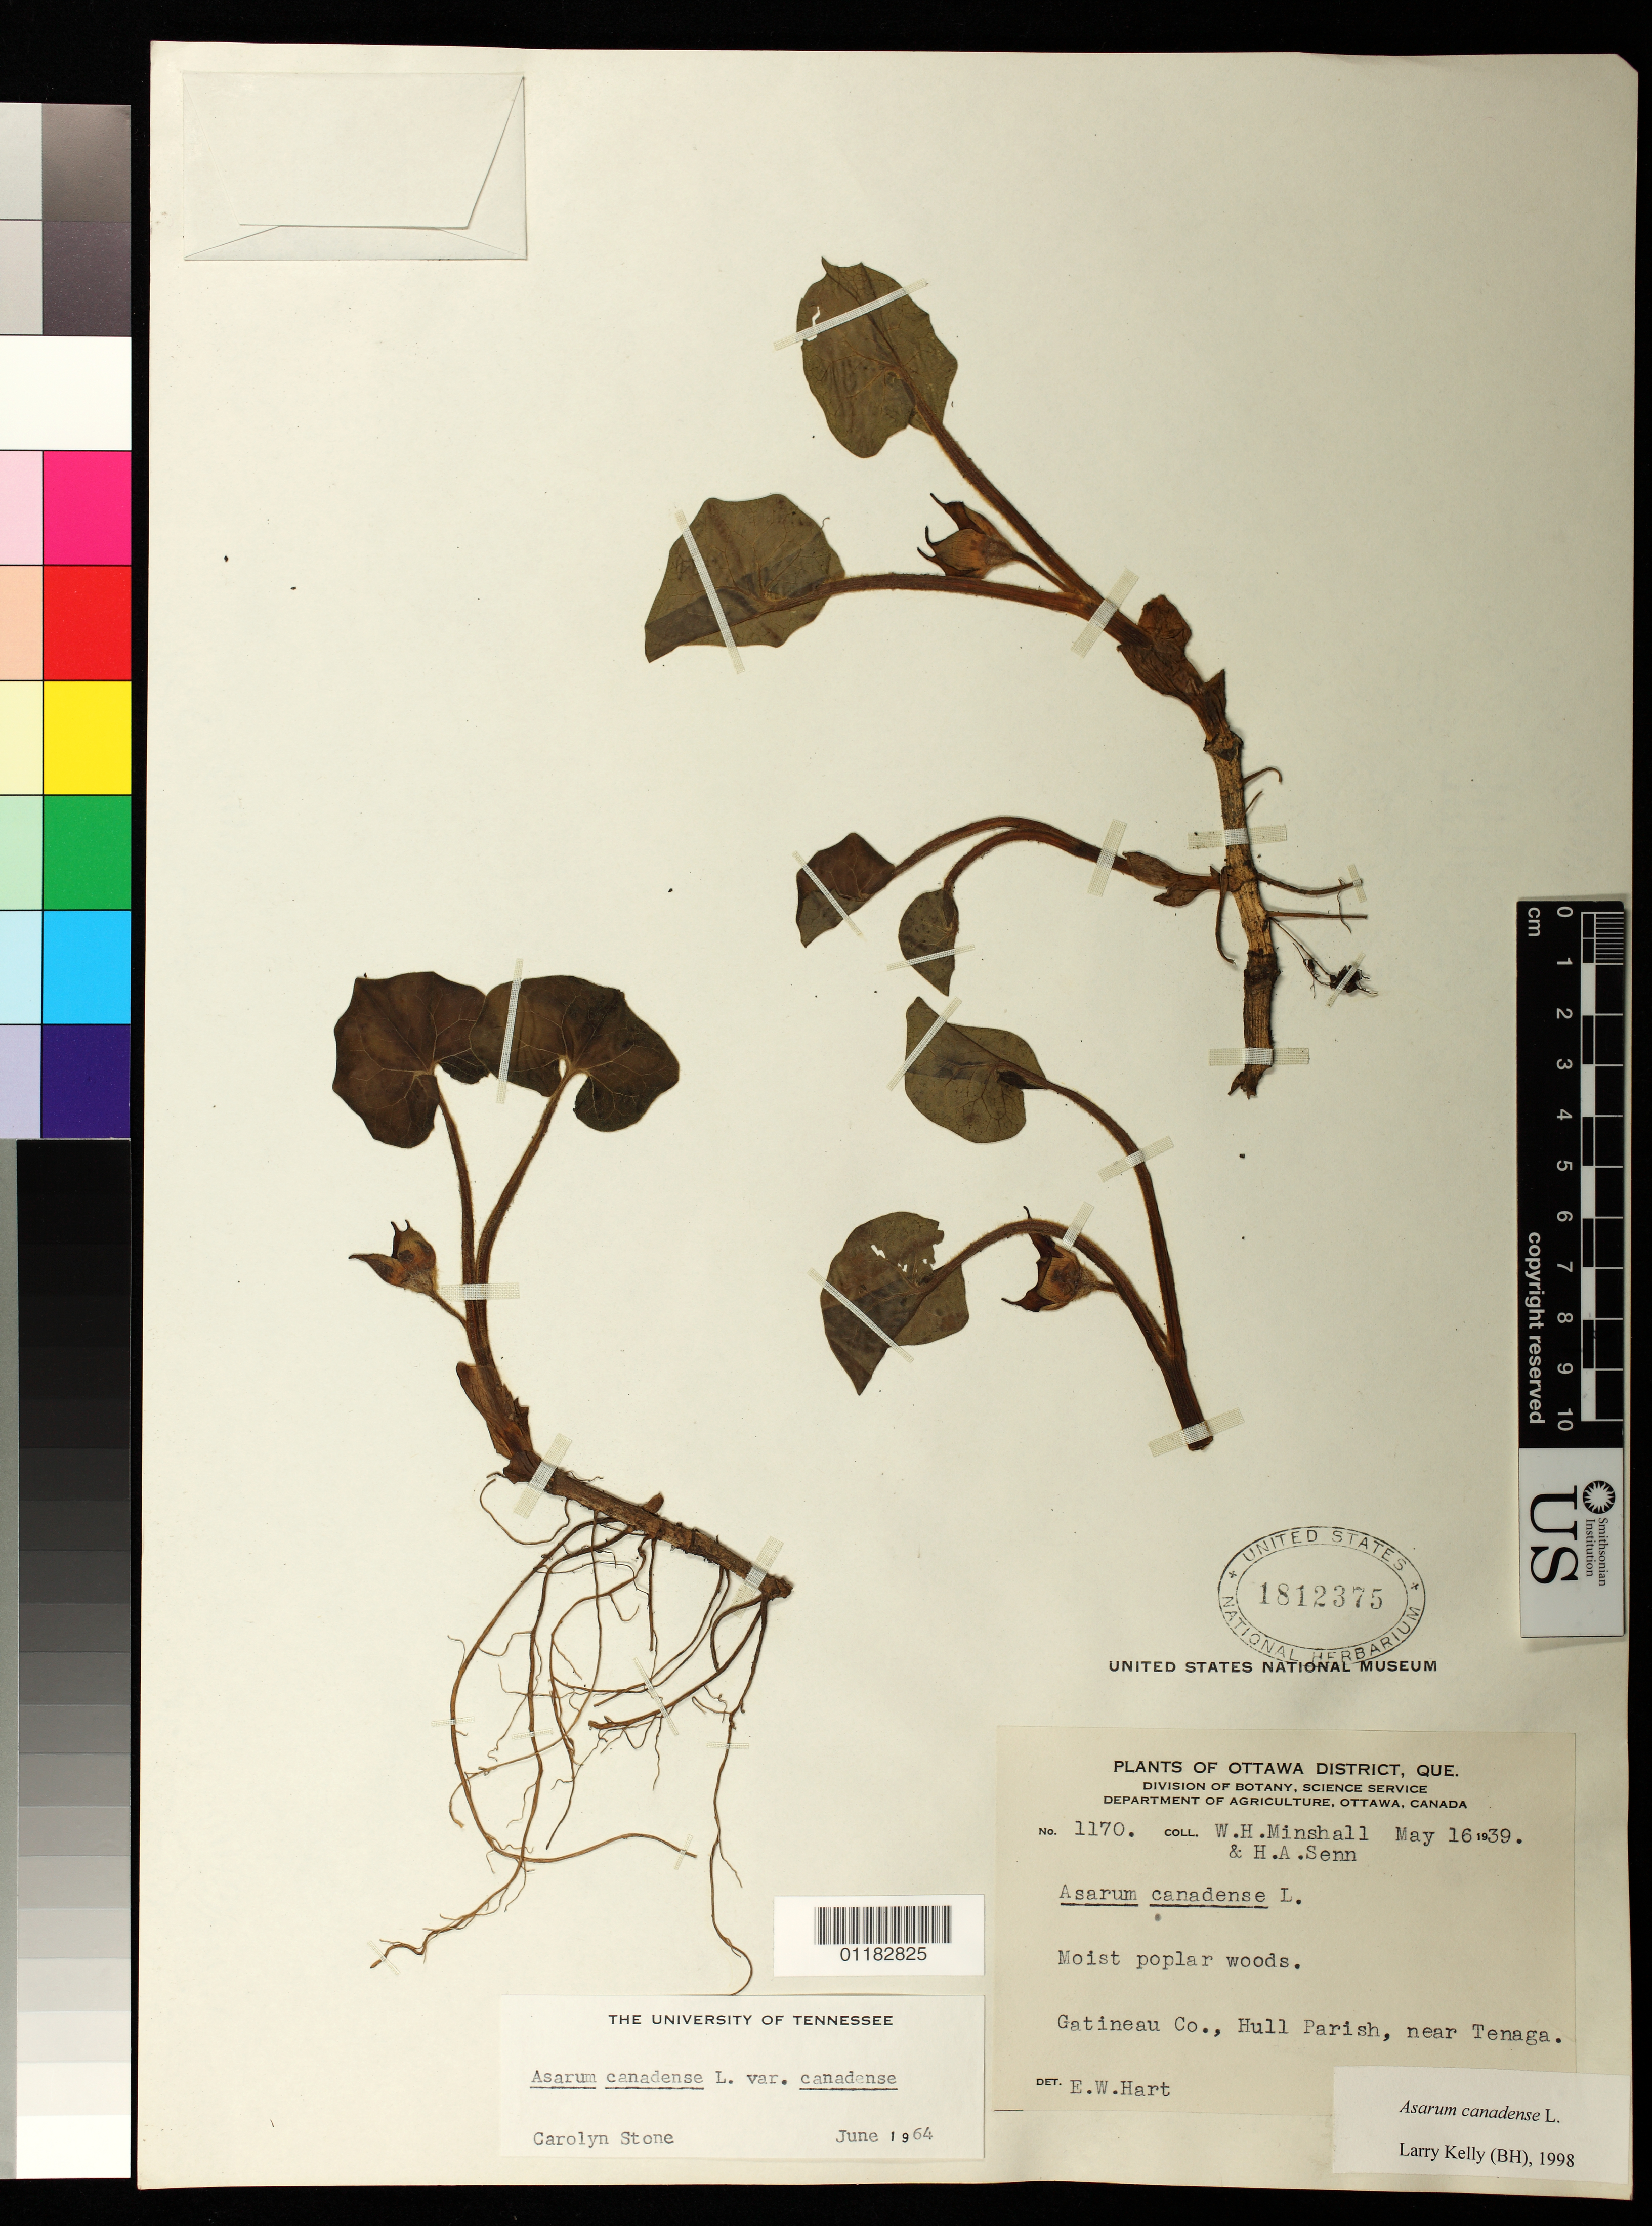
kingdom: Plantae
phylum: Tracheophyta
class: Magnoliopsida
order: Piperales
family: Aristolochiaceae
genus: Asarum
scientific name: Asarum canadense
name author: L.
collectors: W. Minshall & H. A. Senn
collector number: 1170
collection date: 1939-05-16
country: Canada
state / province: Quebec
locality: Gatineau County, Hull Parish, near Tenaga.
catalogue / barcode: US 1812375